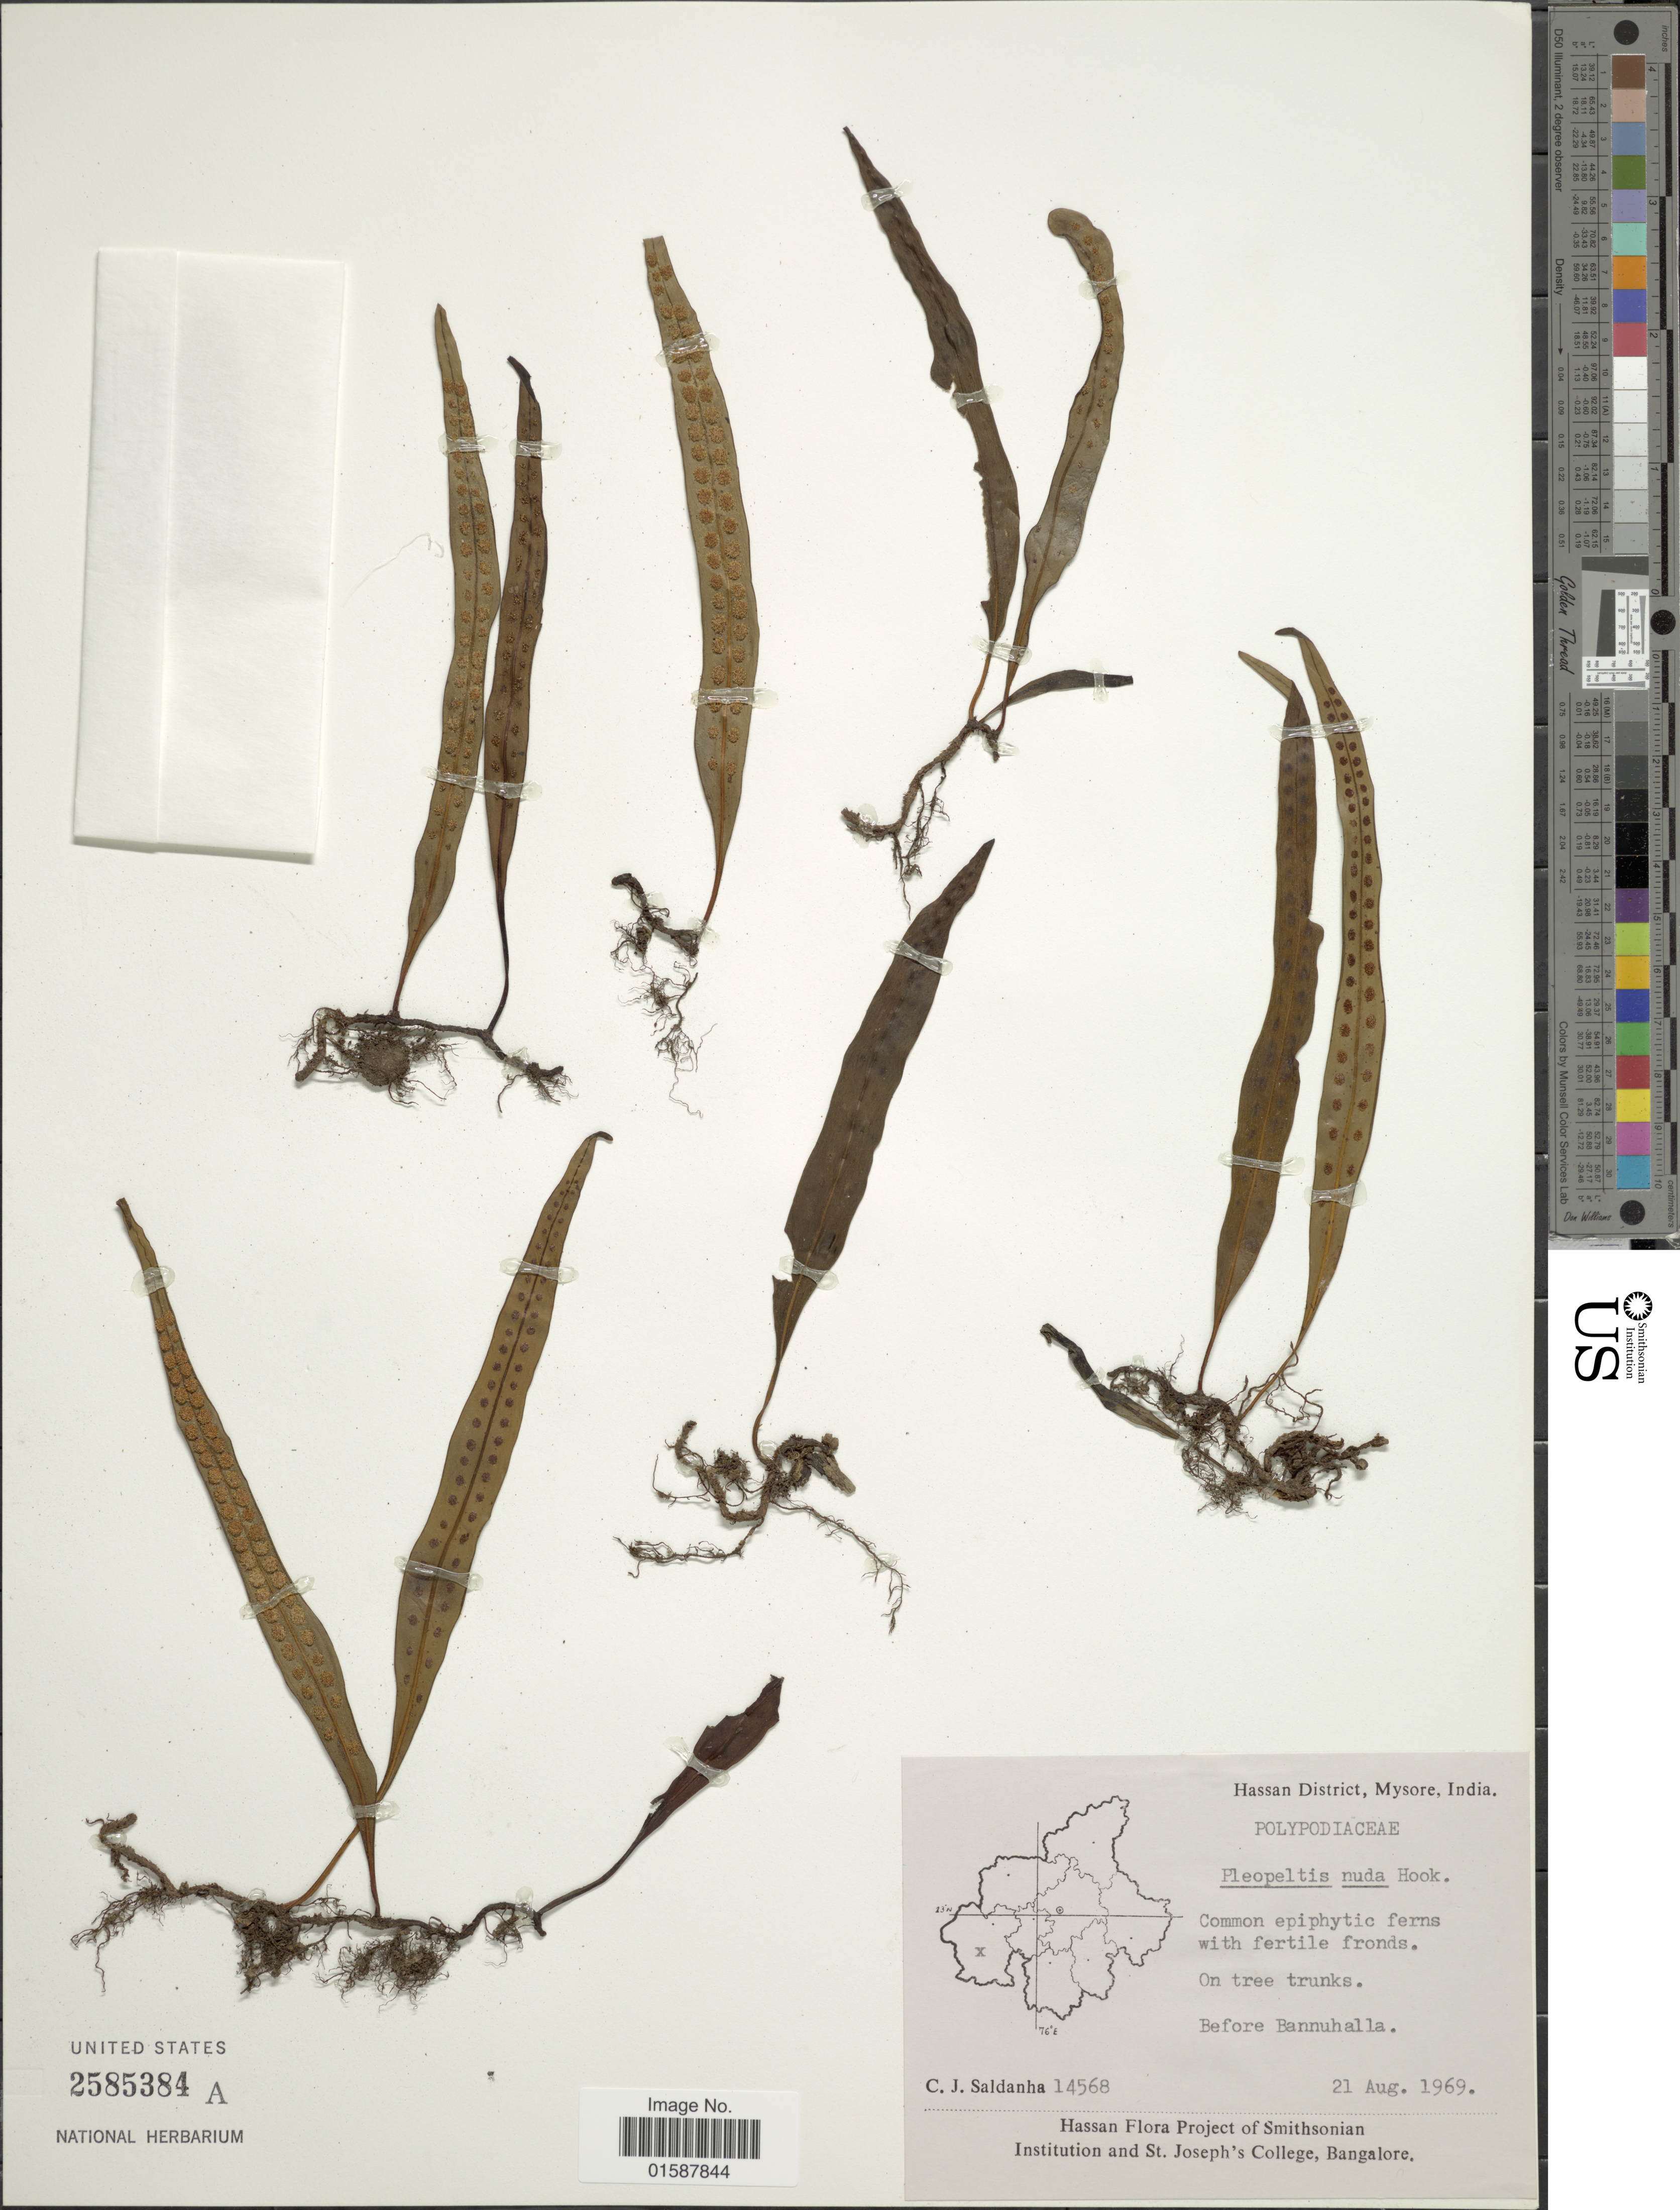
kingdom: Plantae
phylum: Tracheophyta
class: Polypodiopsida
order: Polypodiales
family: Polypodiaceae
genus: Lepisorus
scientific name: Lepisorus nuduisculum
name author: (Kunze)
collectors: C. Saldanha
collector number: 14568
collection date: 1969-08-21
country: India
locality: Hassan District, Mysore. Before Bannuhalla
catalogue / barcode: US 2585384A